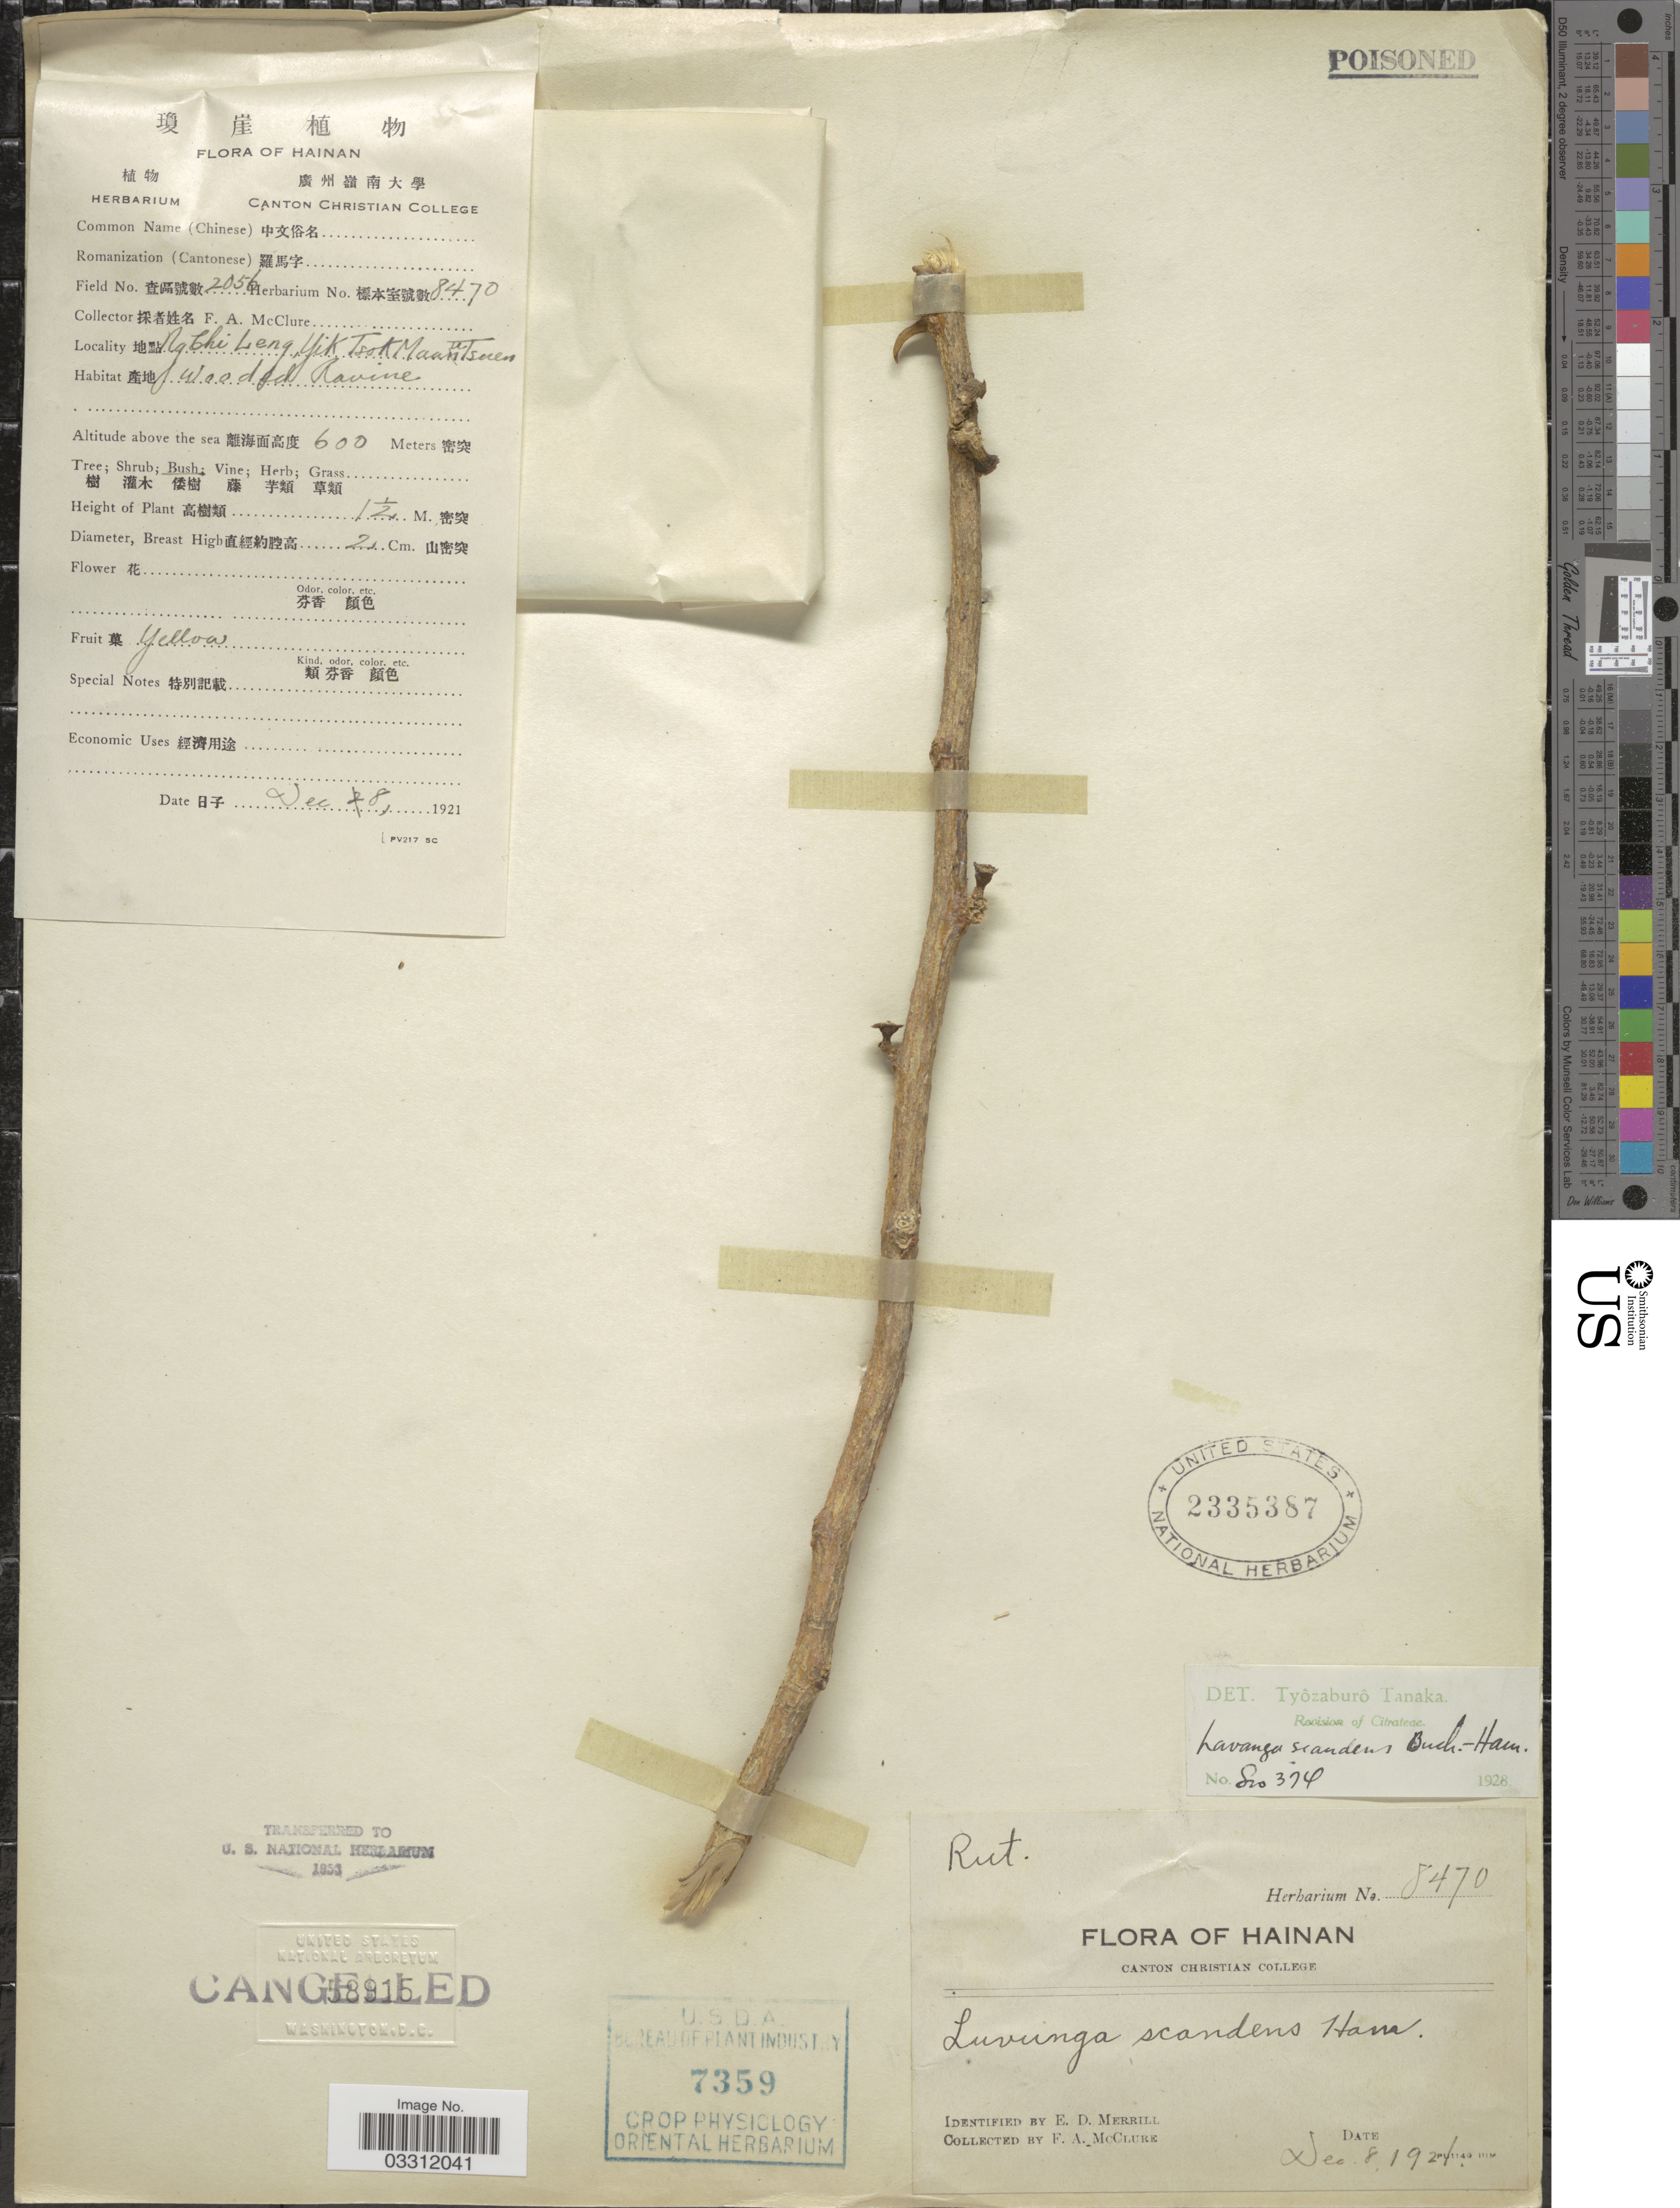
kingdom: Plantae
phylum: Tracheophyta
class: Magnoliopsida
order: Sapindales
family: Rutaceae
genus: Luvunga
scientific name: Luvunga scandens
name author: (Roxb.) Buch.-Ham. ex Wight & Arn.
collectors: F. A. McClure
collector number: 8470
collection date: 1921-12-08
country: China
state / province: Hainan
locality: Ng Chi Leng, Yik Tsok Maau [interpreted] Tsuen.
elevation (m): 600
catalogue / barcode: US 2335387